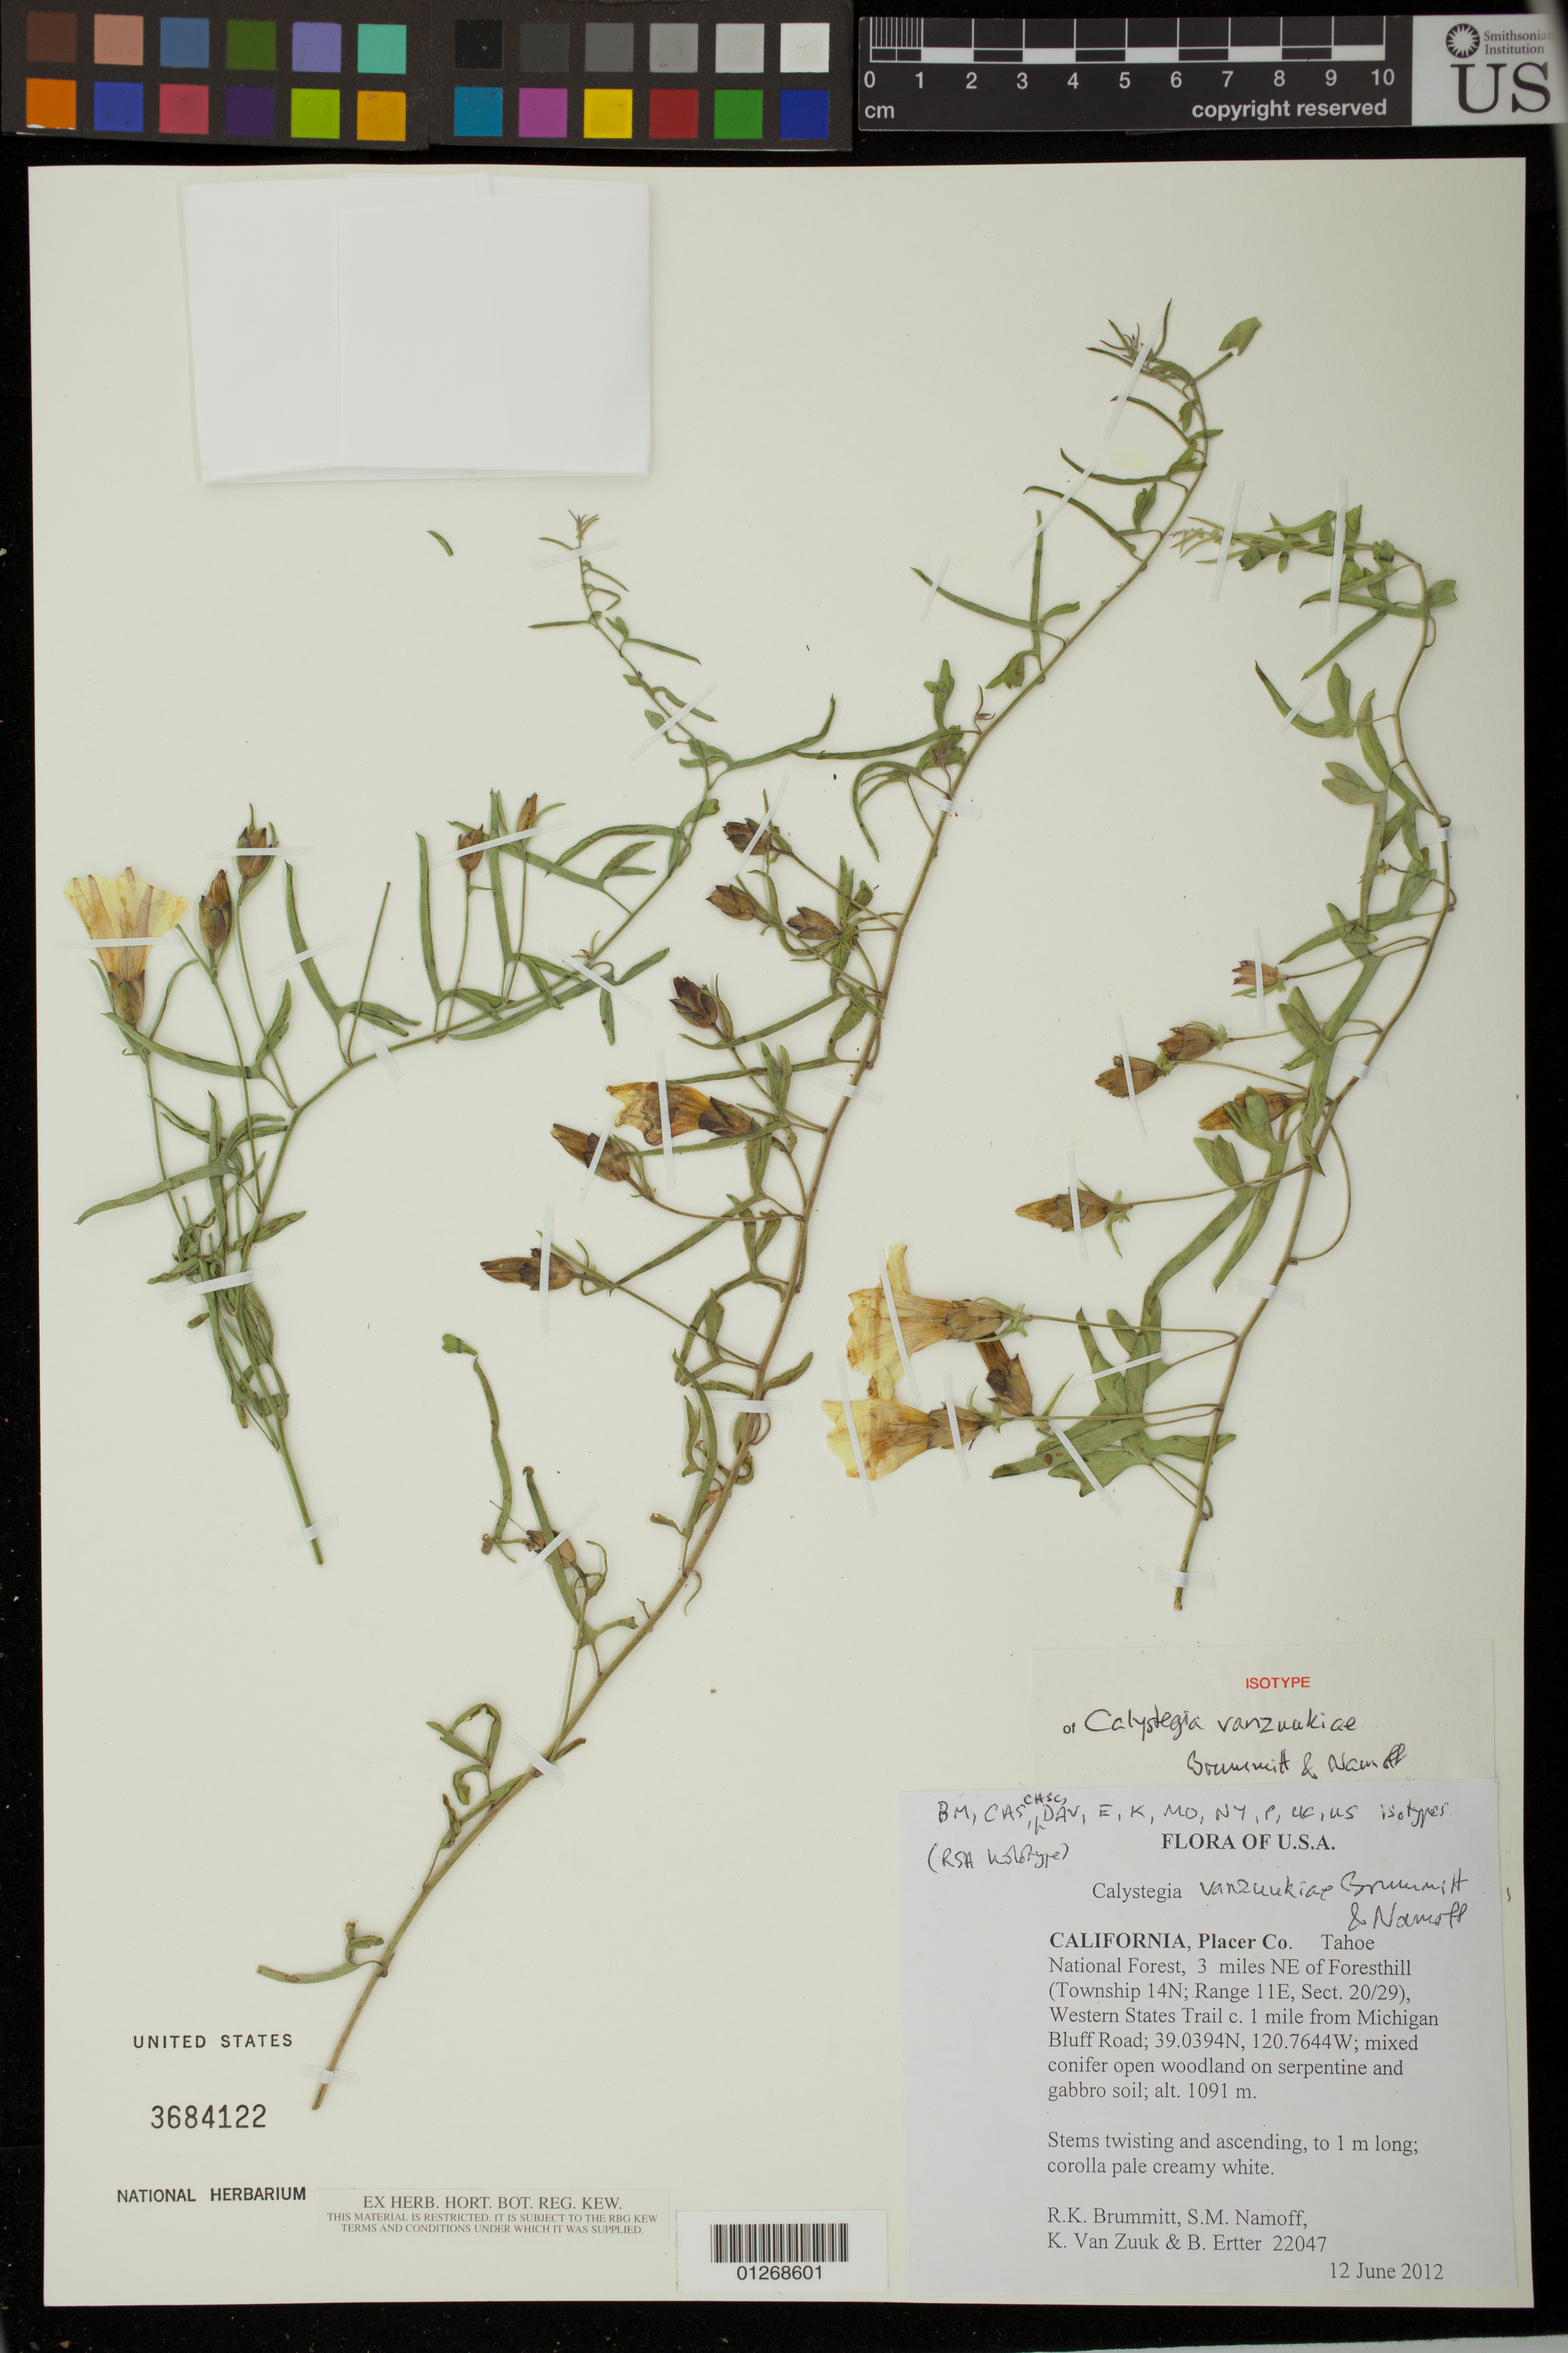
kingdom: Plantae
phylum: Tracheophyta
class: Magnoliopsida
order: Solanales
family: Convolvulaceae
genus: Calystegia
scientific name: Calystegia vanzuukiae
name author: Brummitt & Namoff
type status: Isotype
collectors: R. K. Brummitt, S. M. Namoff, K. Van Zuuk & B. Ertter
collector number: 22047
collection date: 2012-06-12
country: United States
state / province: California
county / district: Placer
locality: National Forest, 3 miles NE of Foresthill (Township 14N; Range 11E, Sec.t 20/29), Western States Trail c. 1 miles from Michigan bluff Road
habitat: Mixed conifer open woodland on serpentine and gabbro soil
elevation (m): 1091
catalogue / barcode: US 3684122